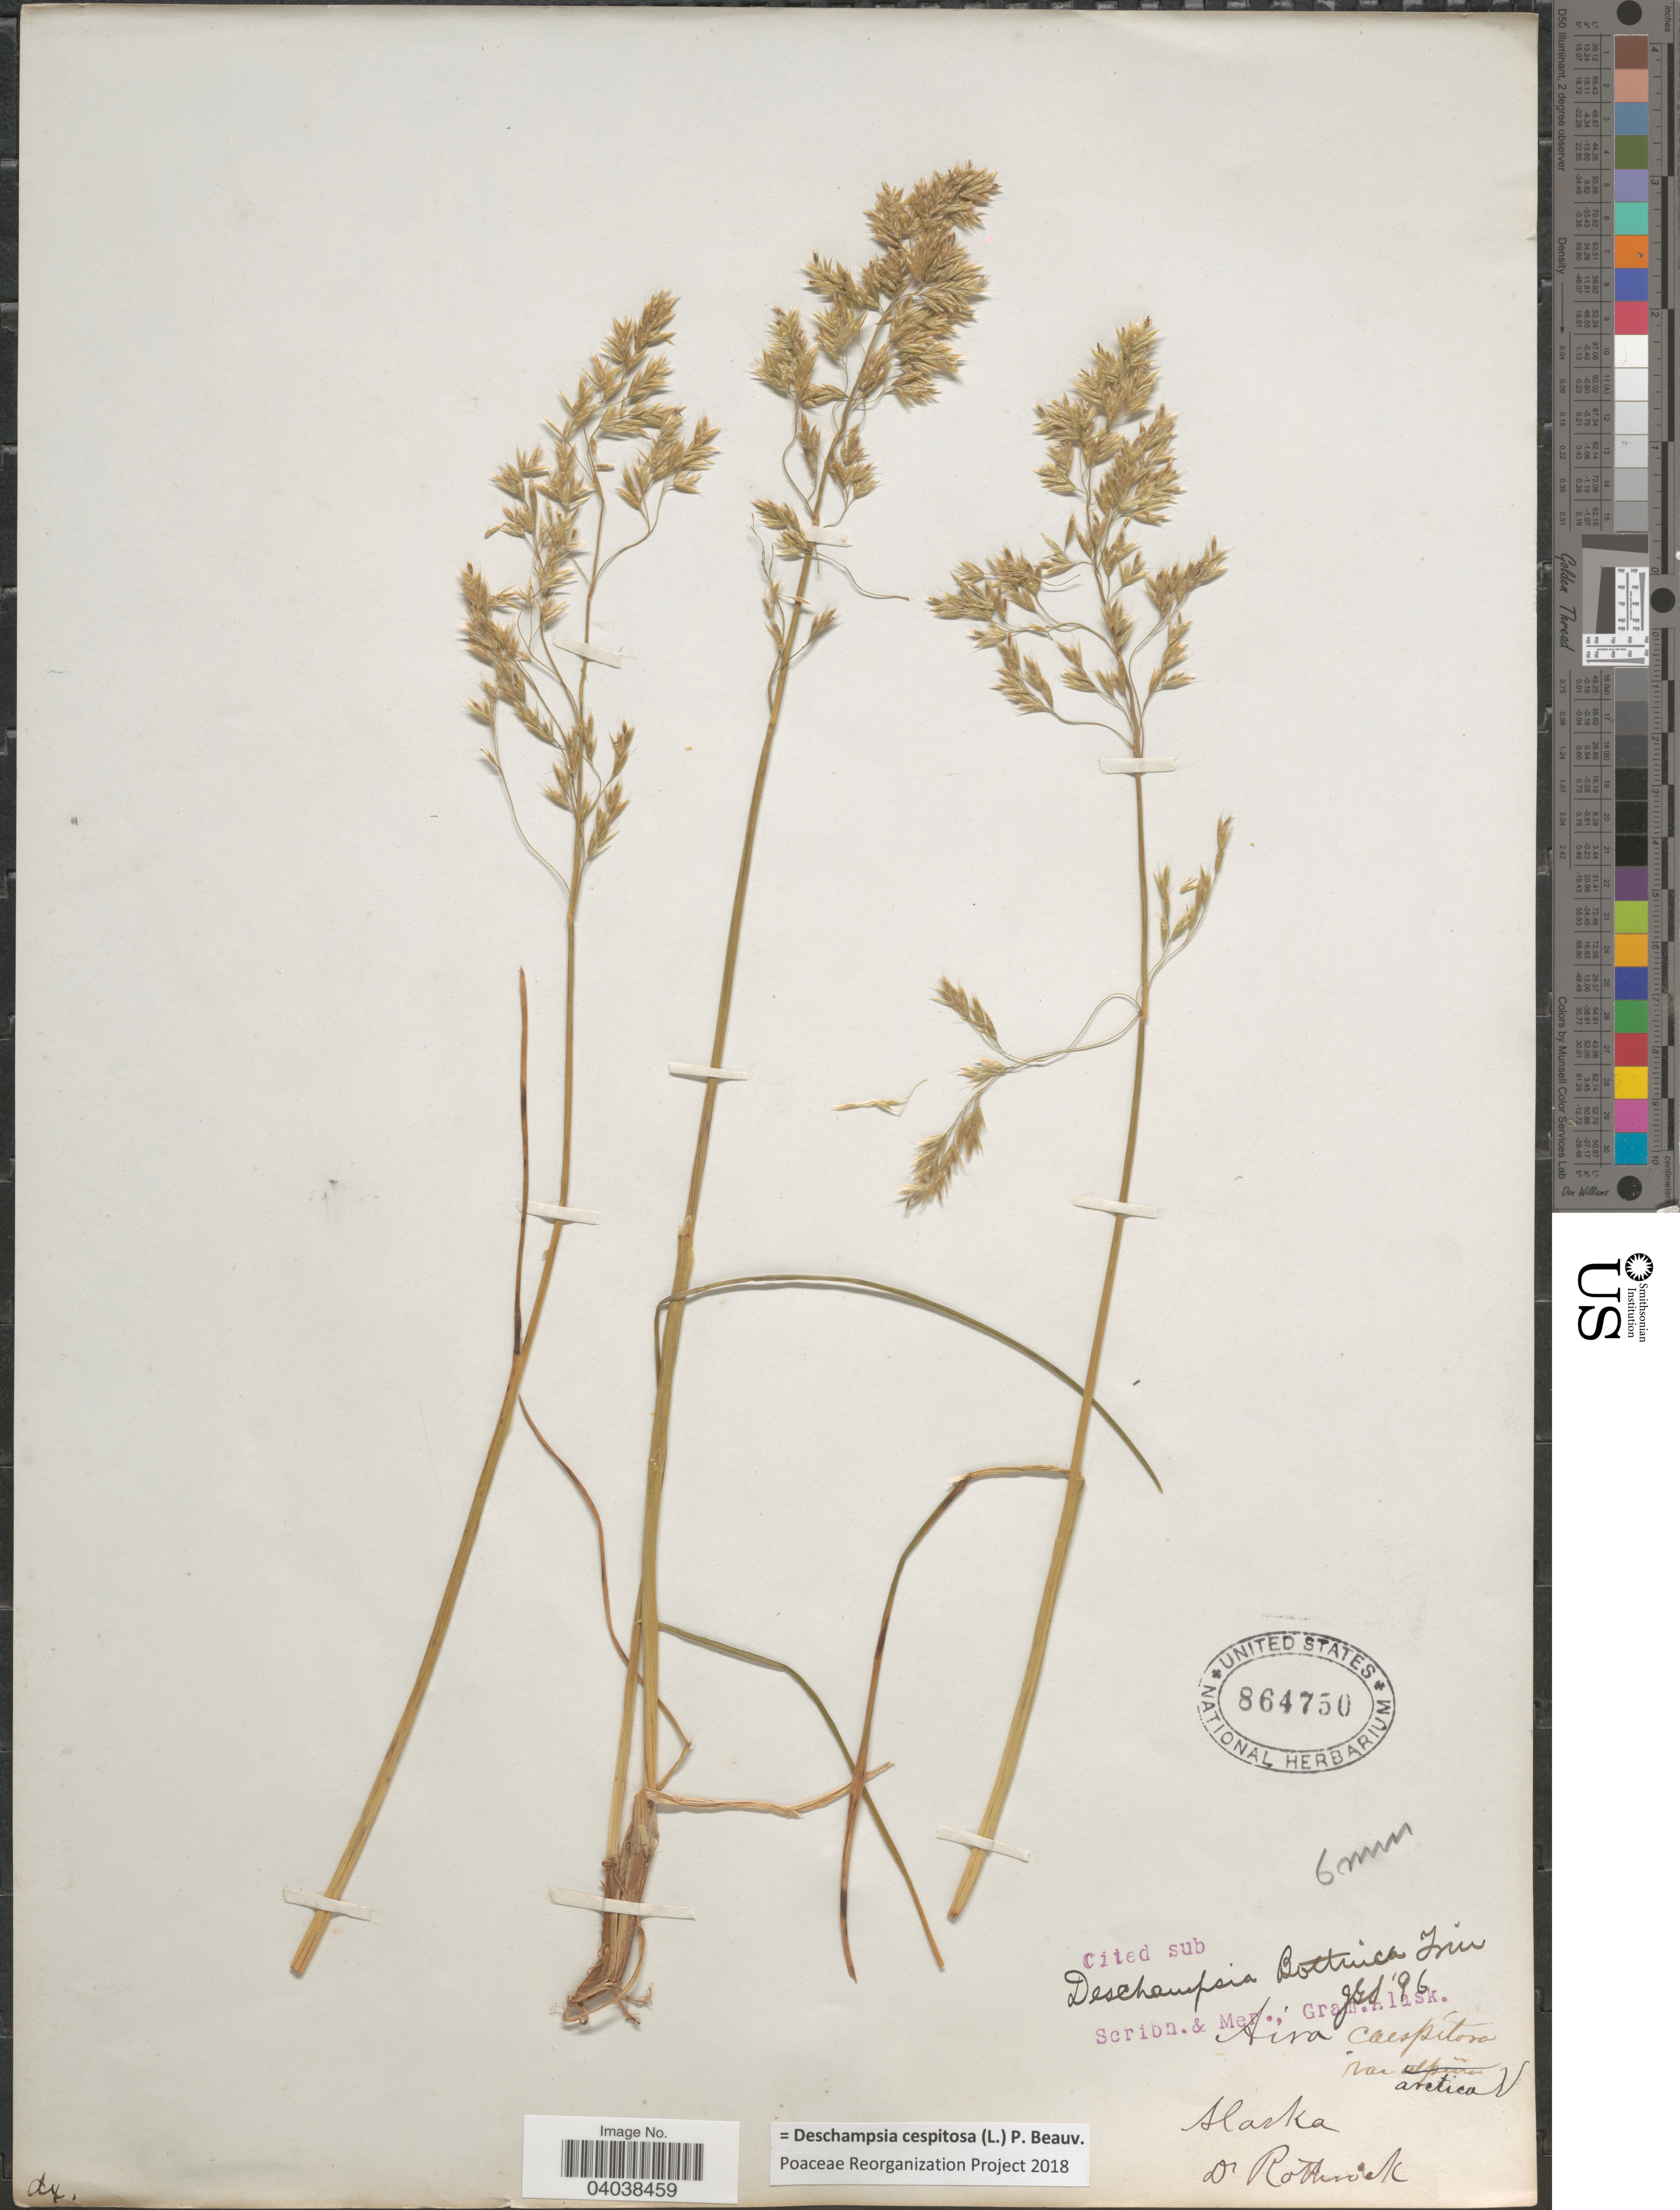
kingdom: Plantae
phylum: Tracheophyta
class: Liliopsida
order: Poales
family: Poaceae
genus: Deschampsia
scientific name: Deschampsia cespitosa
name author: (L.) P. Beauv.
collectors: Rothrock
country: United States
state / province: Alaska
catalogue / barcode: US 864750